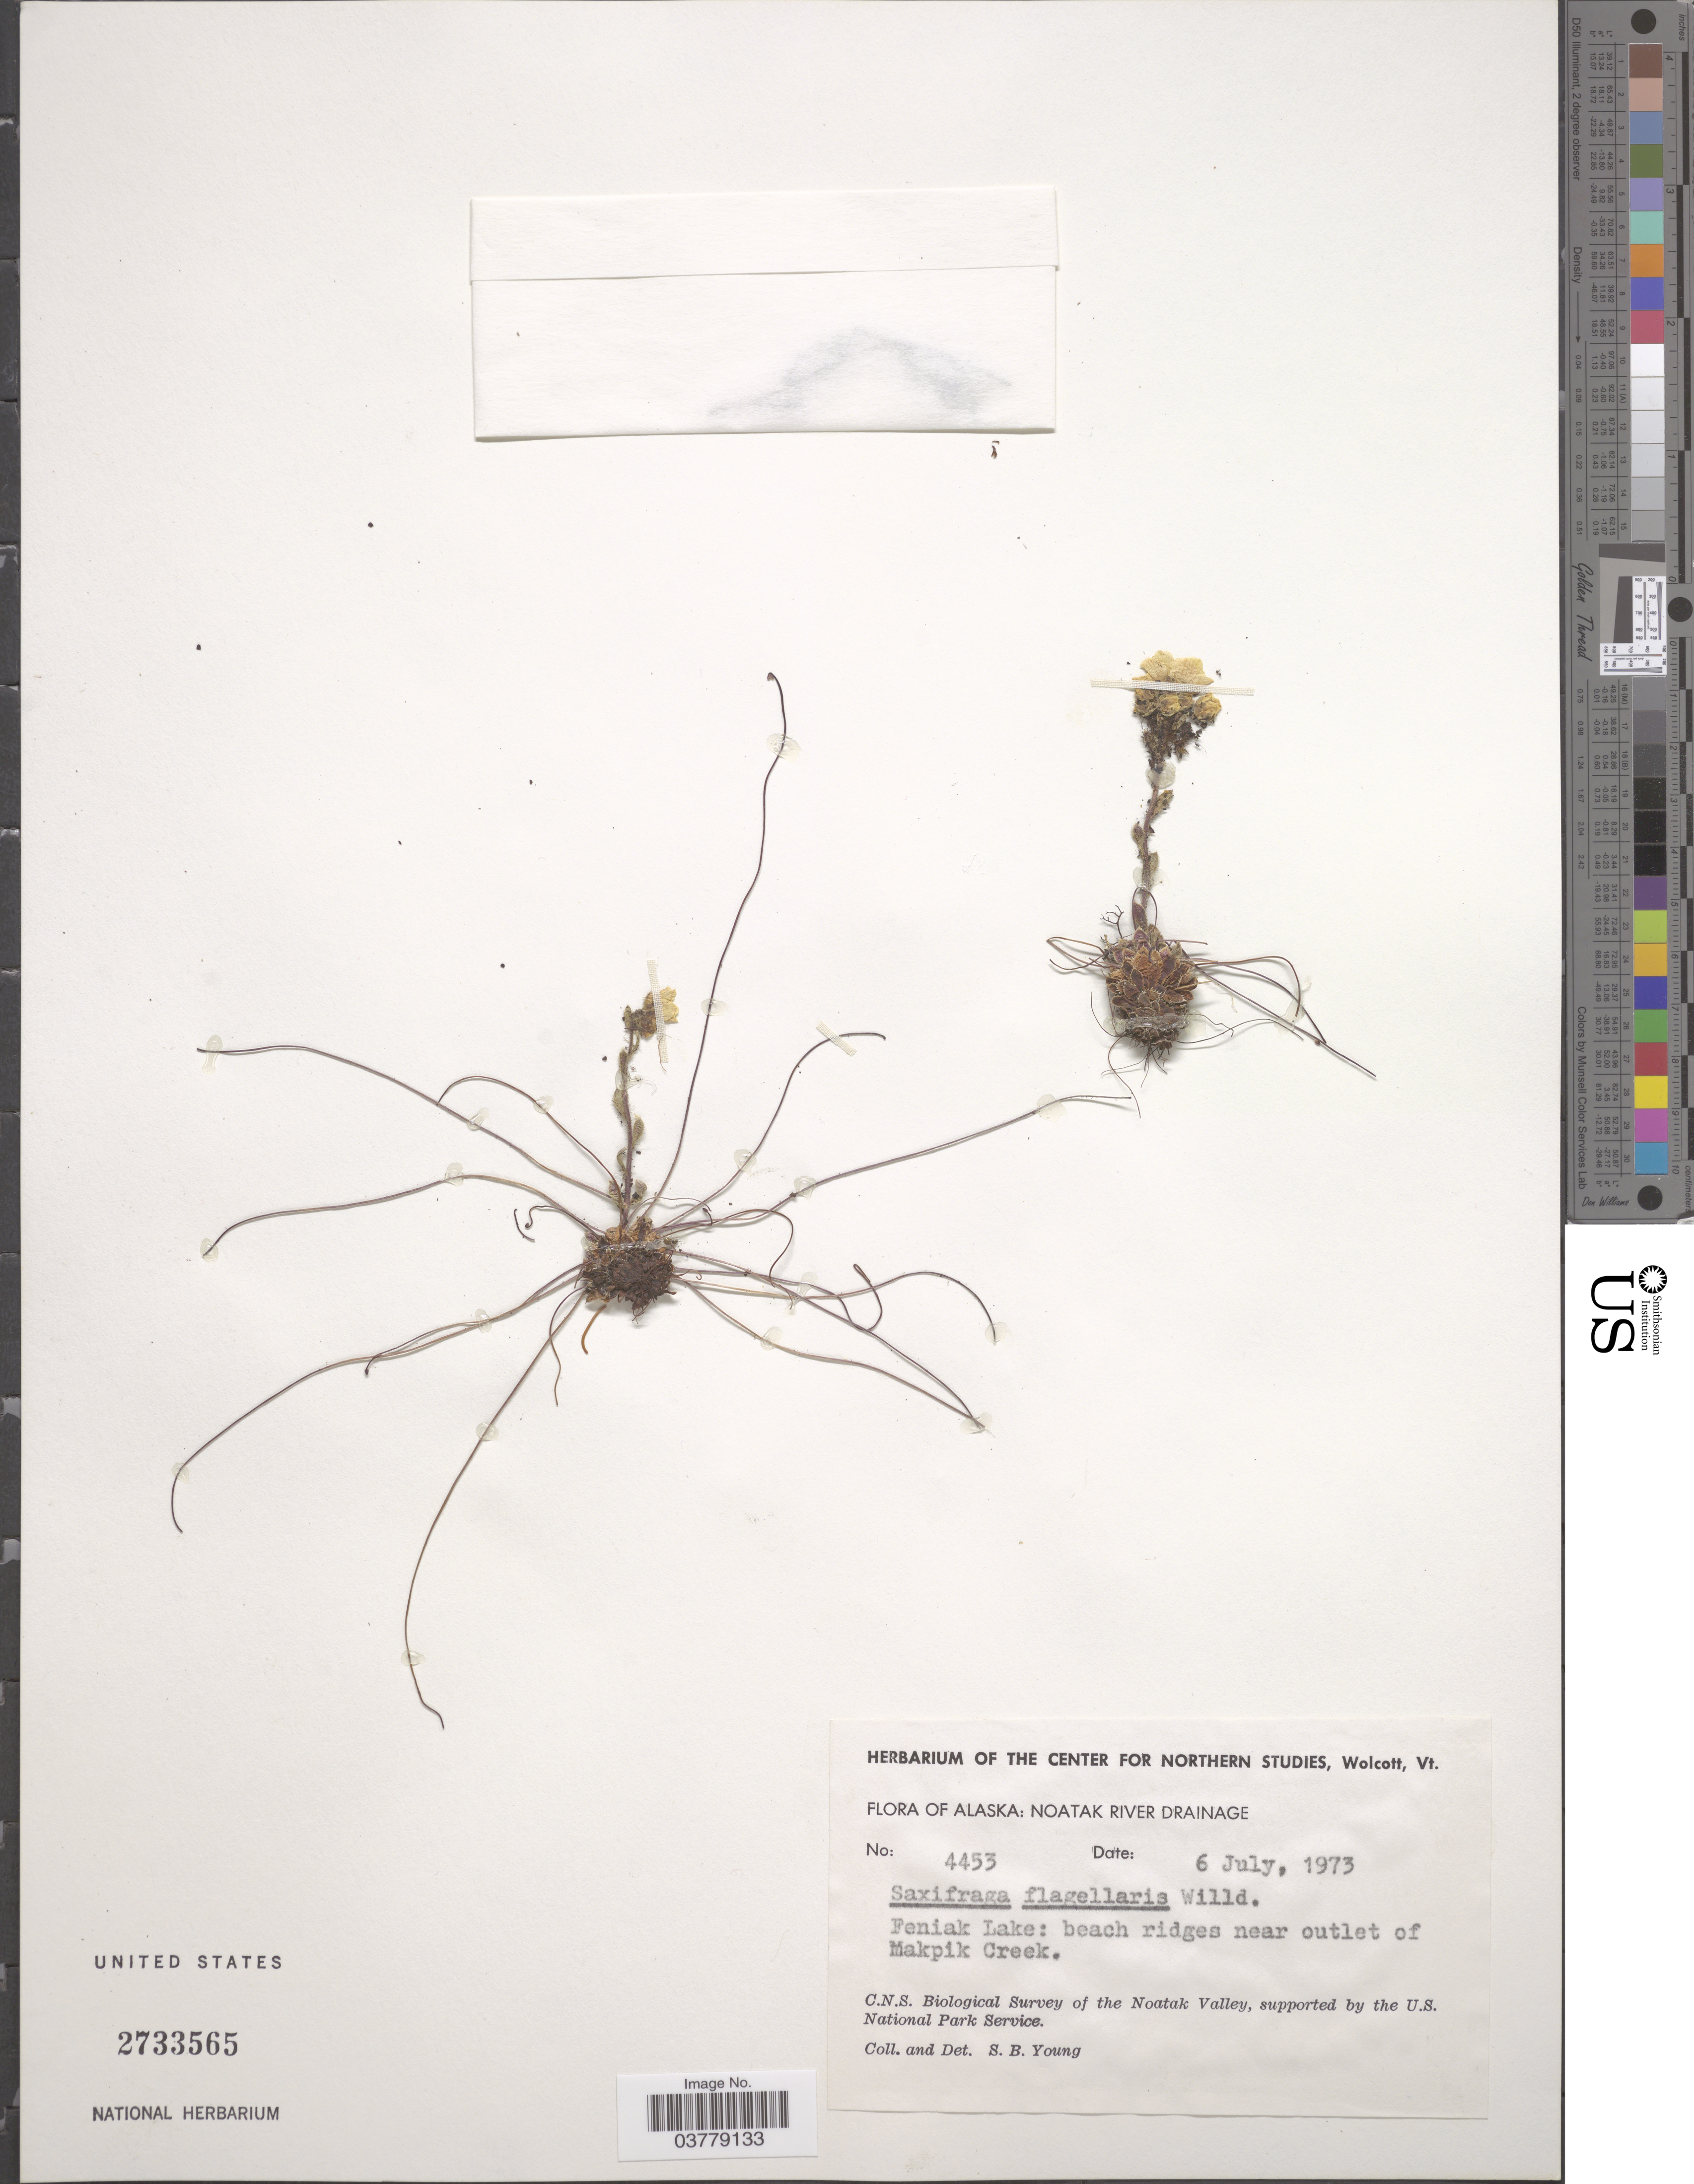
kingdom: Plantae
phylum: Tracheophyta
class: Magnoliopsida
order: Saxifragales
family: Saxifragaceae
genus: Saxifraga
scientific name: Saxifraga flagellaris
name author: Willd. ex Sternb.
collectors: S. Young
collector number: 4453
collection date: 1973-07-06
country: United States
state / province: Alaska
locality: Noatak River Drainage. Feniak Lake: beach ridges near outlet of Makpik Creek. Noatak Valley.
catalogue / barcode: US 2733565